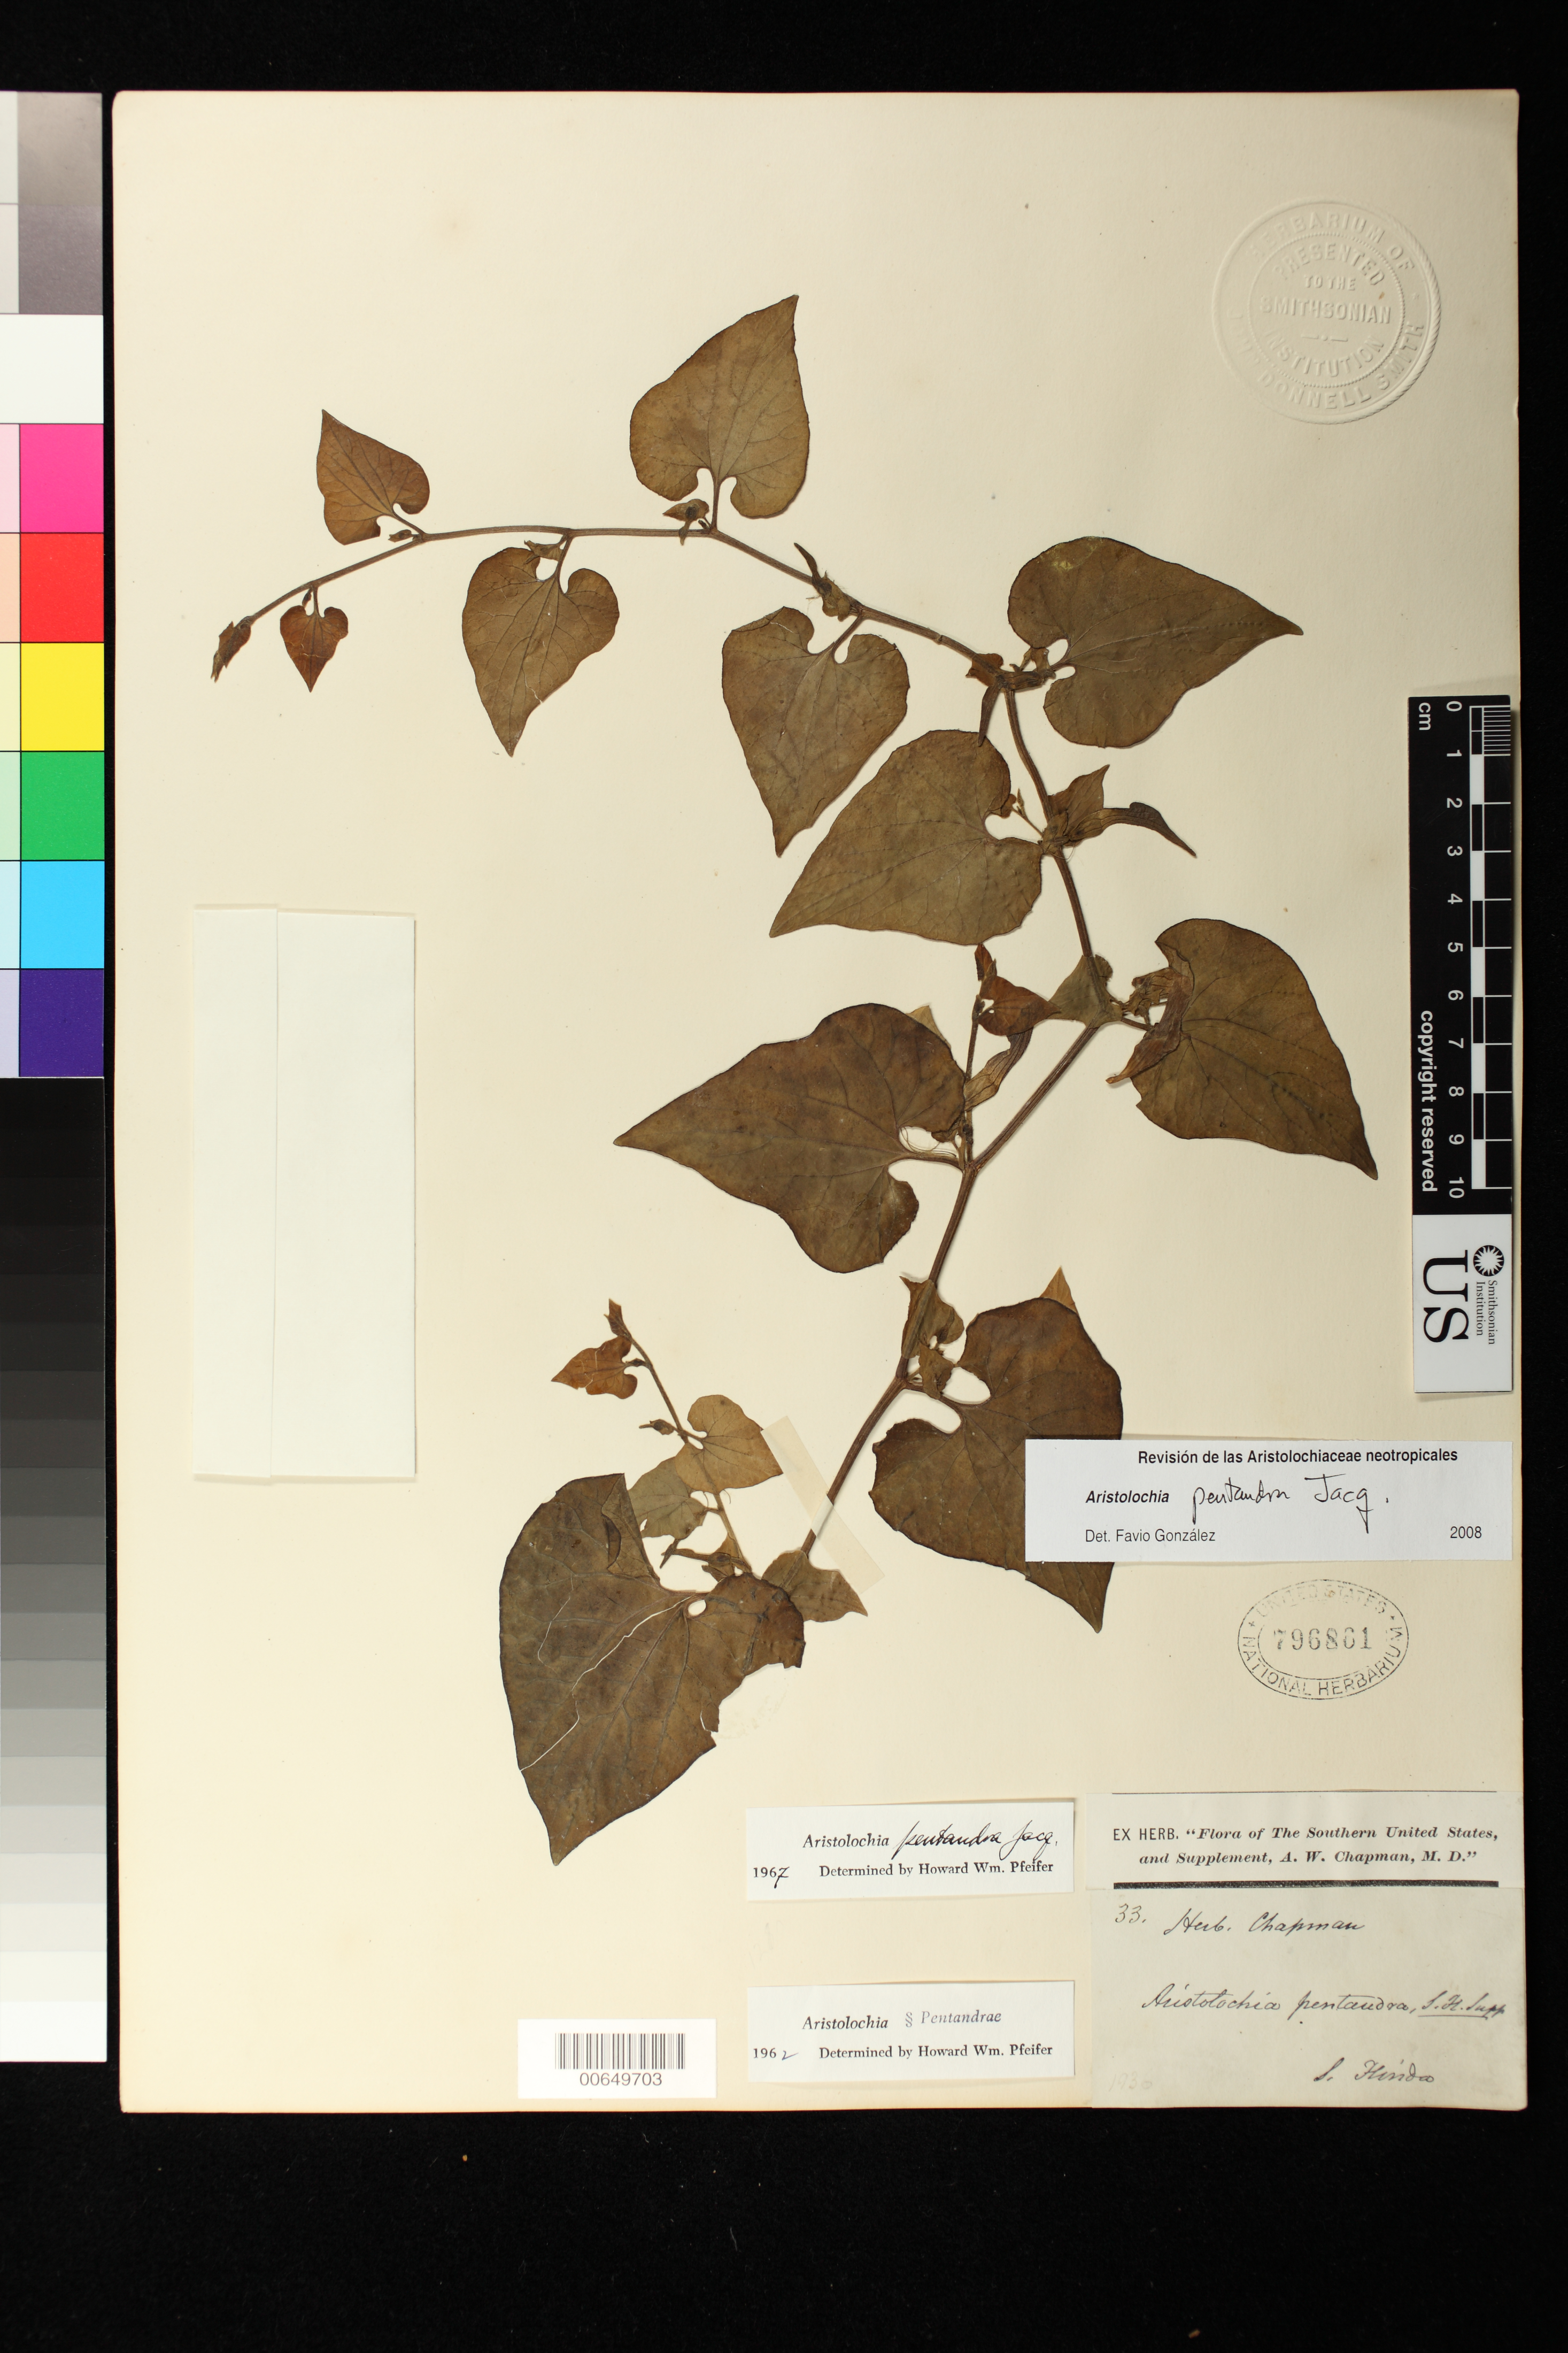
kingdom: Plantae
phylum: Tracheophyta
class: Magnoliopsida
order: Piperales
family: Aristolochiaceae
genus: Aristolochia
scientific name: Aristolochia pentandra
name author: Sessé & Moc.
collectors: A. W. Chapman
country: United States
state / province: Florida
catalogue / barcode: US 796801